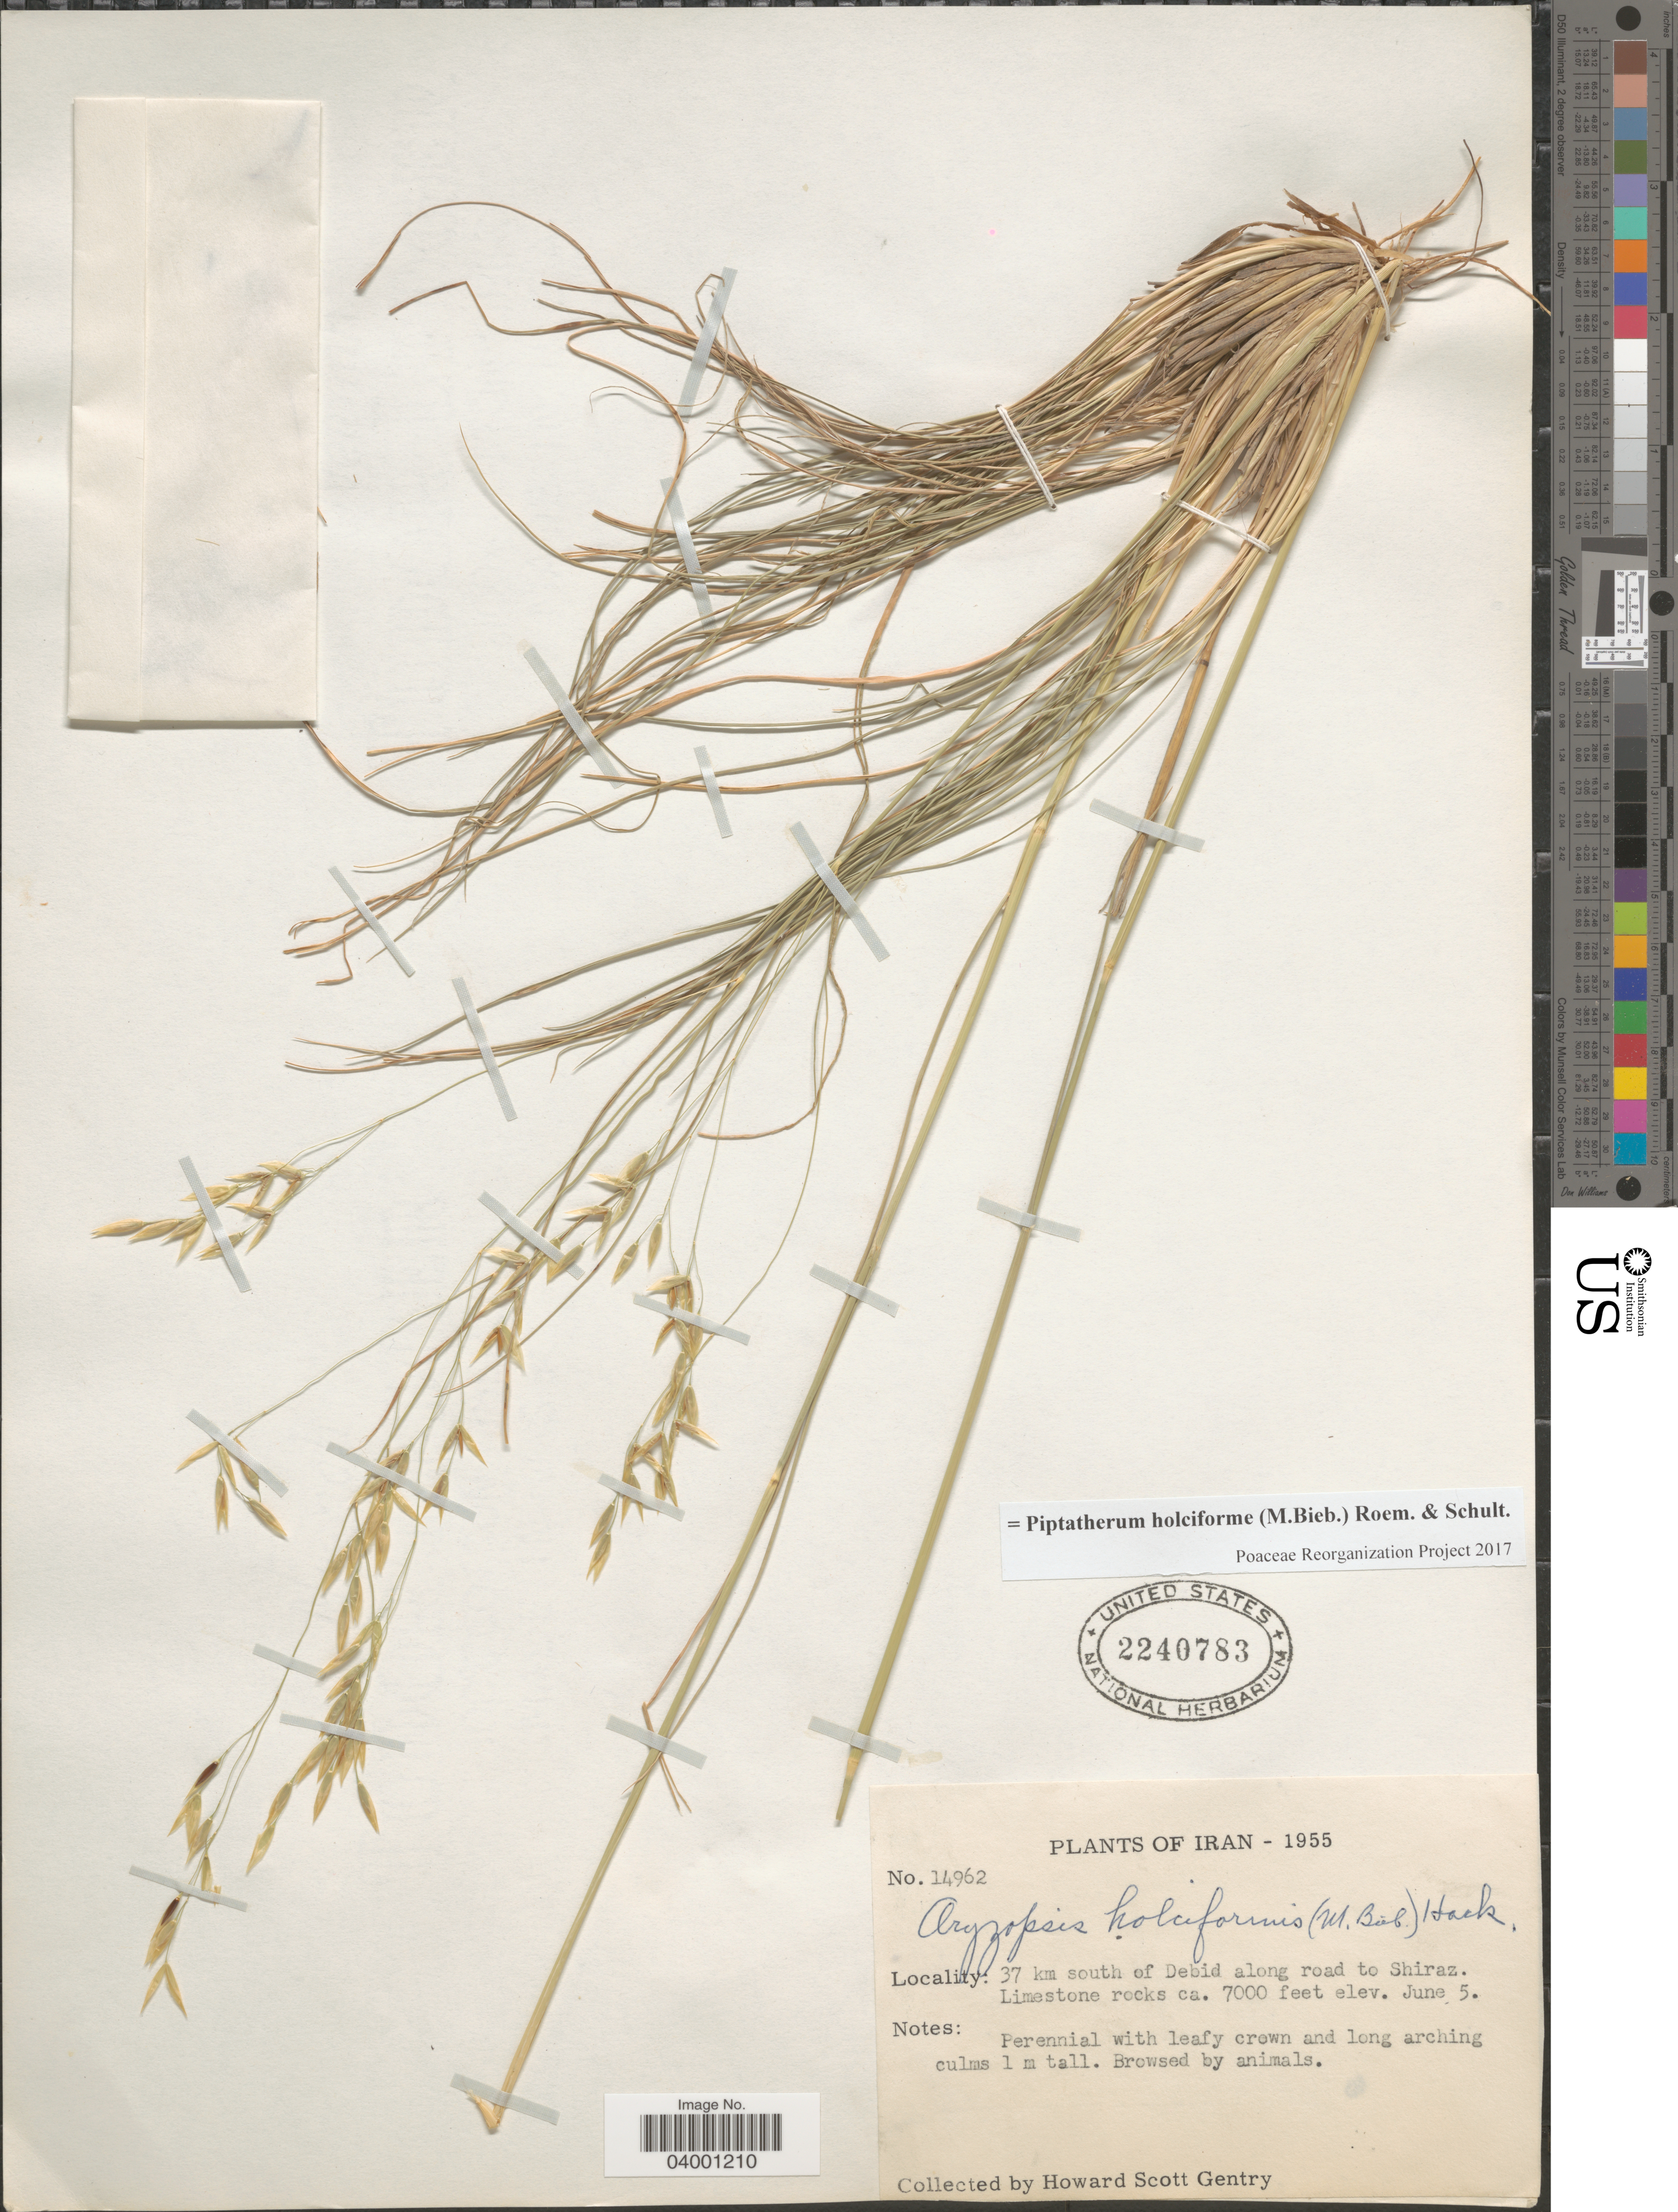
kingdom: Plantae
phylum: Tracheophyta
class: Liliopsida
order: Poales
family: Poaceae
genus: Piptatherum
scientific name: Piptatherum holciforme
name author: (M. Bieb.) Roem. & Schult.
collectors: H. S. Gentry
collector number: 14962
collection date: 1955-06-05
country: Iran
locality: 37 km south of Debid along road to Shiraz.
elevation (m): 2134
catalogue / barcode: US 2240783